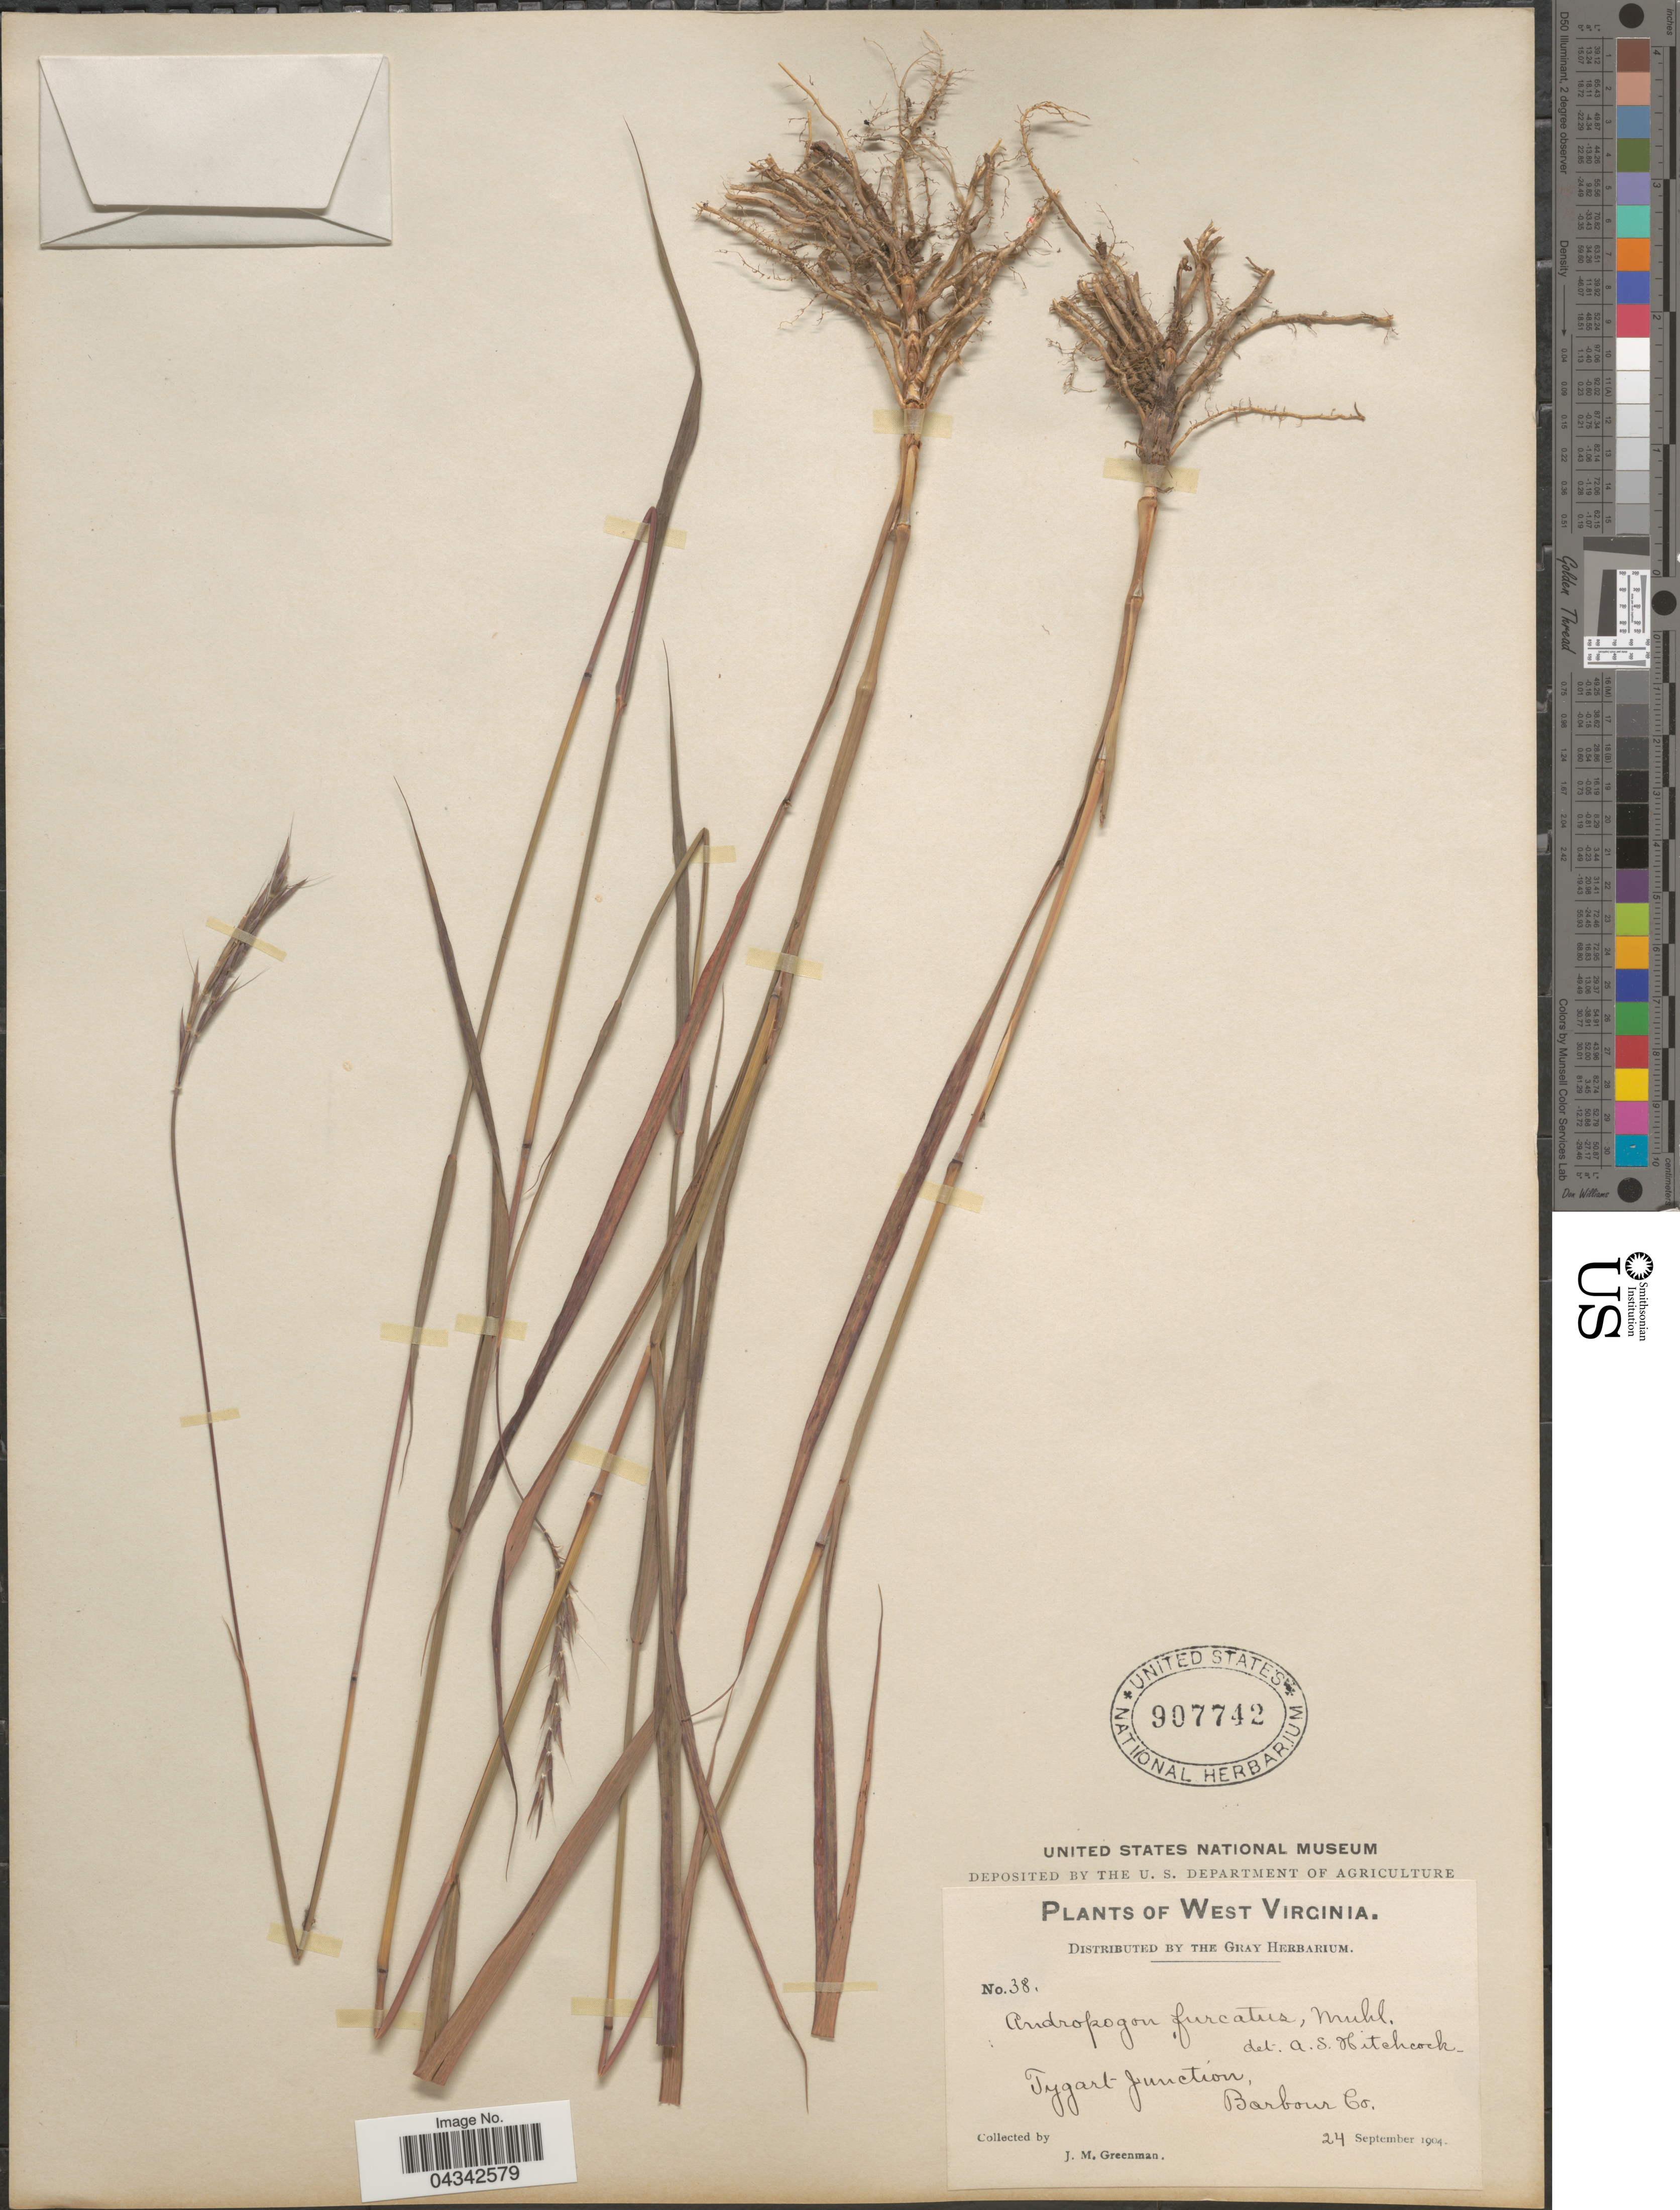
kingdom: Plantae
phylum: Tracheophyta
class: Liliopsida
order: Poales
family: Poaceae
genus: Andropogon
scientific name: Andropogon gerardii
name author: Vitman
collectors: J. M. Greenman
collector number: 38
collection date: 1904-09-24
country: United States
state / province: West Virginia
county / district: Barbour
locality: Tygart-Junction, Barbour Co.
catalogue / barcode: US 907742